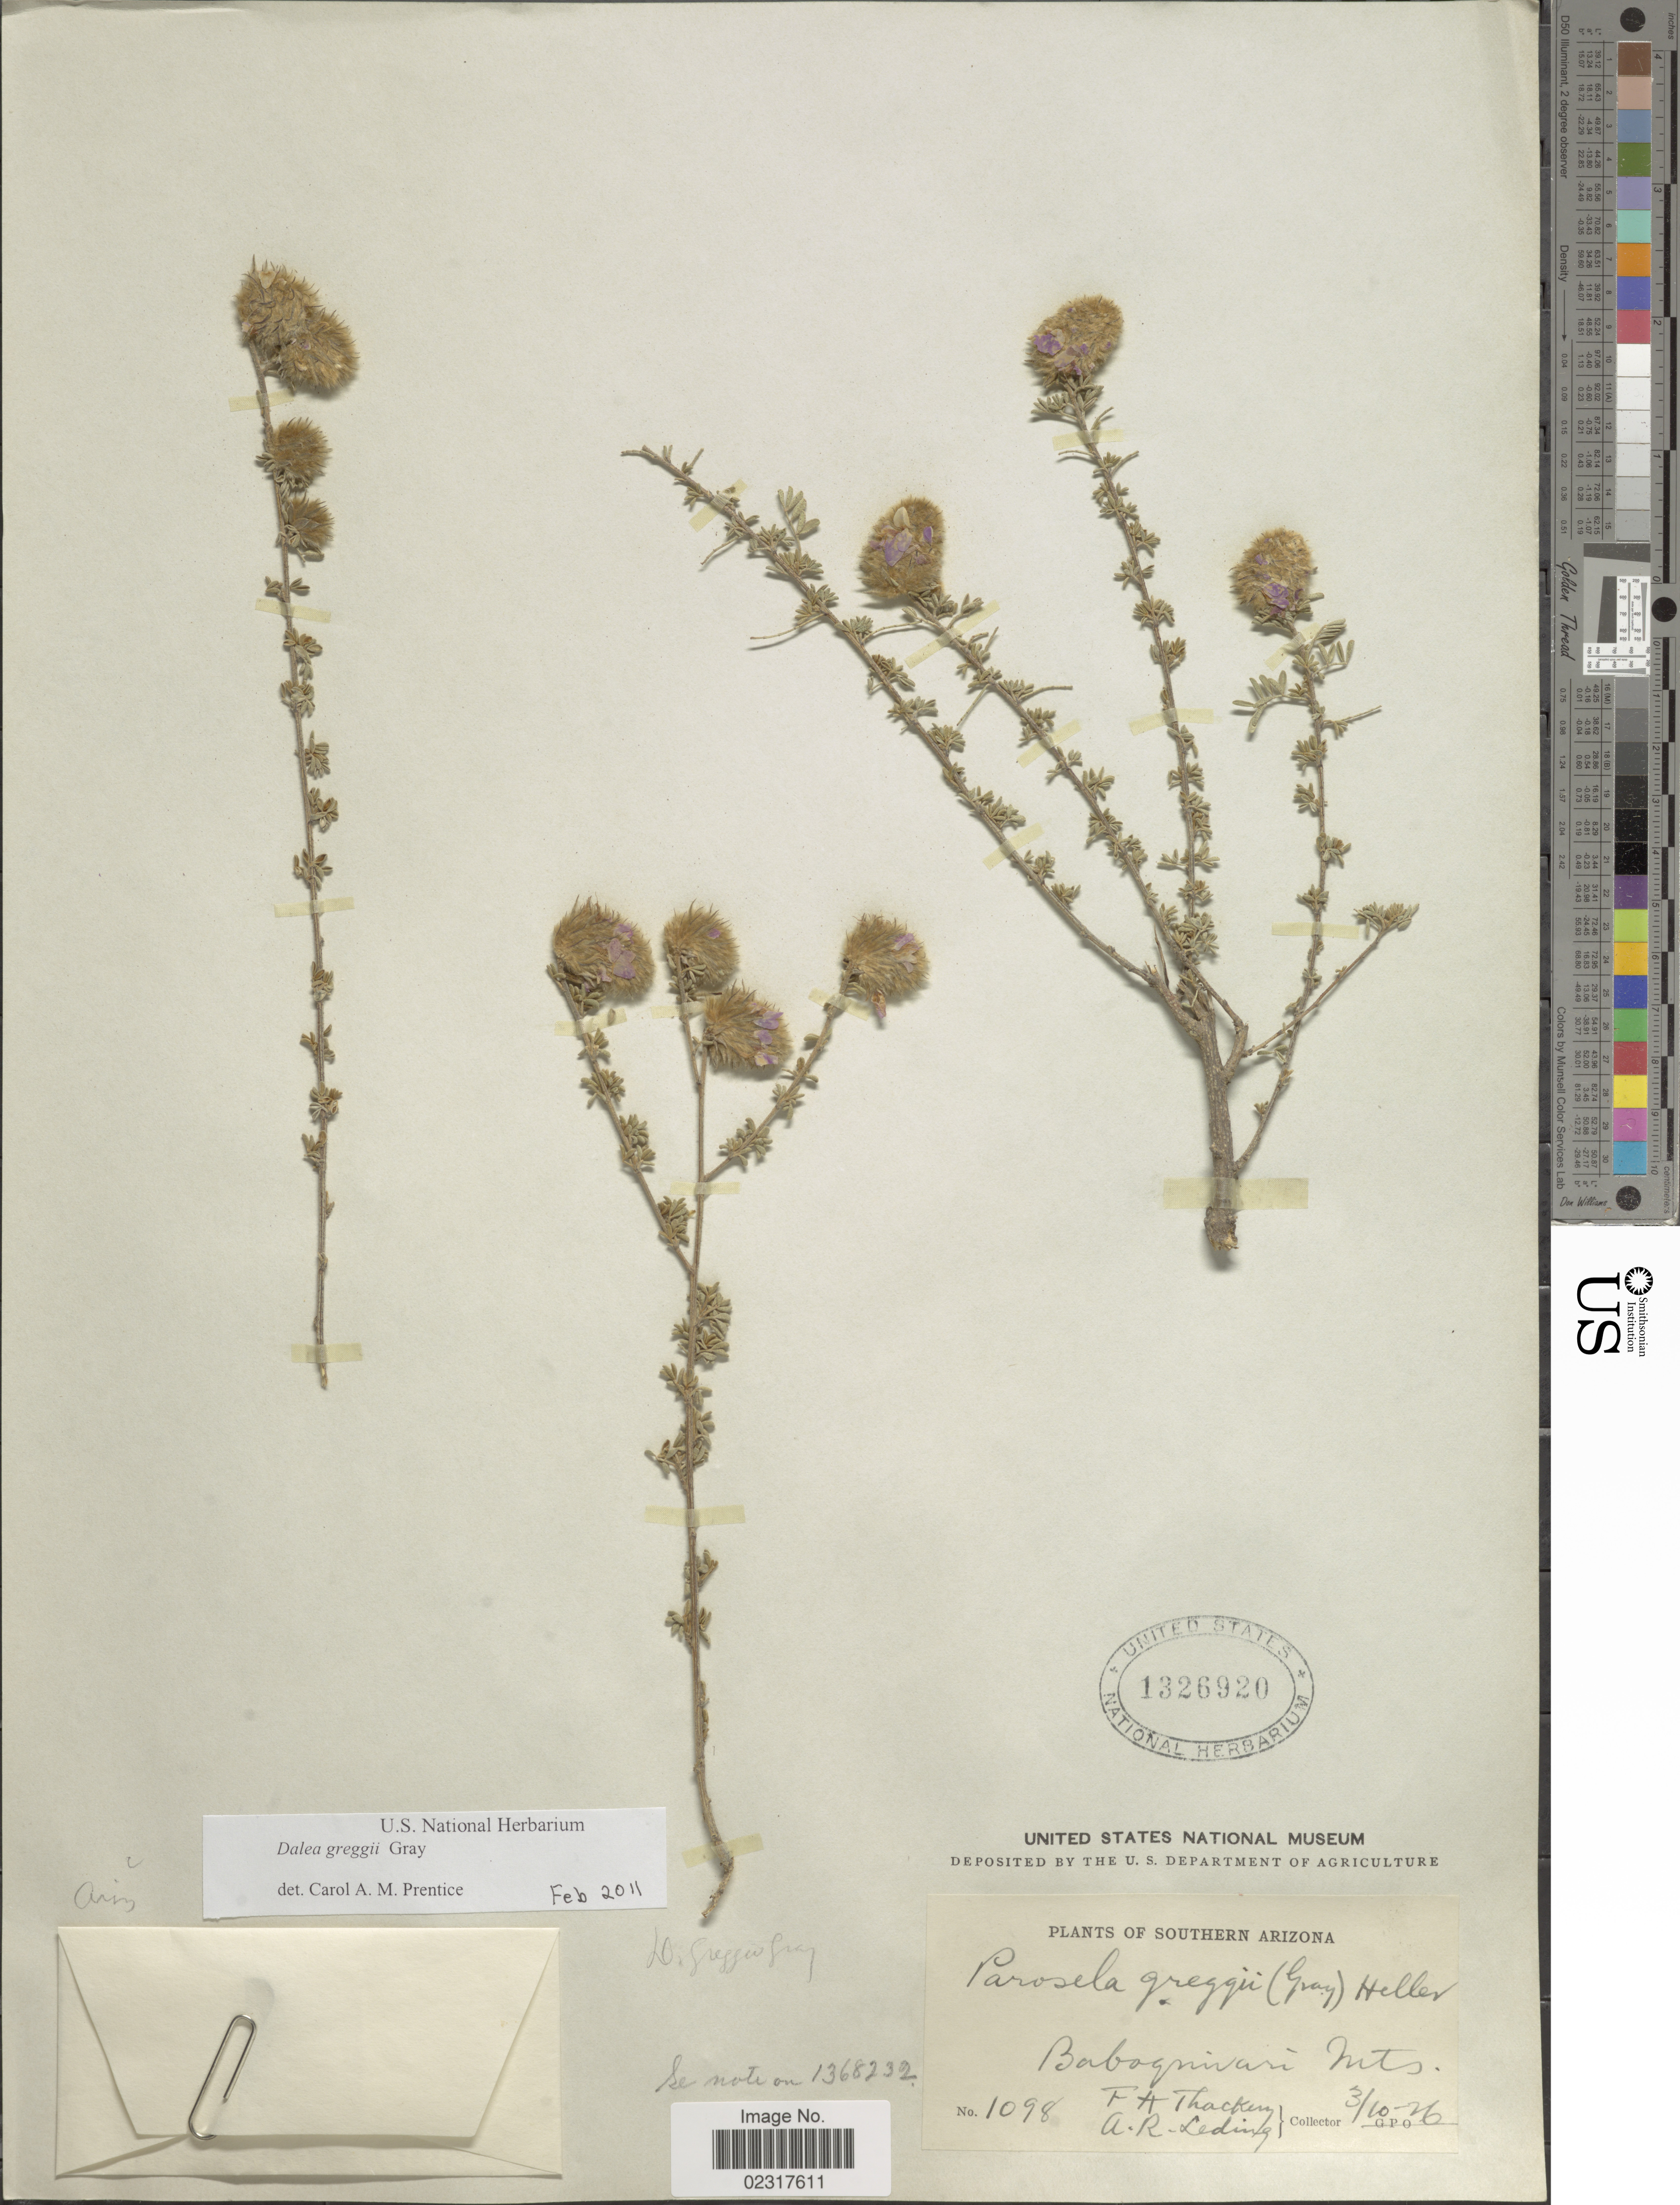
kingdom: Plantae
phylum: Tracheophyta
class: Magnoliopsida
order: Fabales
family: Fabaceae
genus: Dalea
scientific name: Dalea greggii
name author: A. Gray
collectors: F. Thackery & A. Leding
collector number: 1098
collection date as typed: Transcribed d/m/y: 10/3/26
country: United States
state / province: Arizona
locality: Southern Arizona, Baboquivari Mts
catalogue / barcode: US 1326920